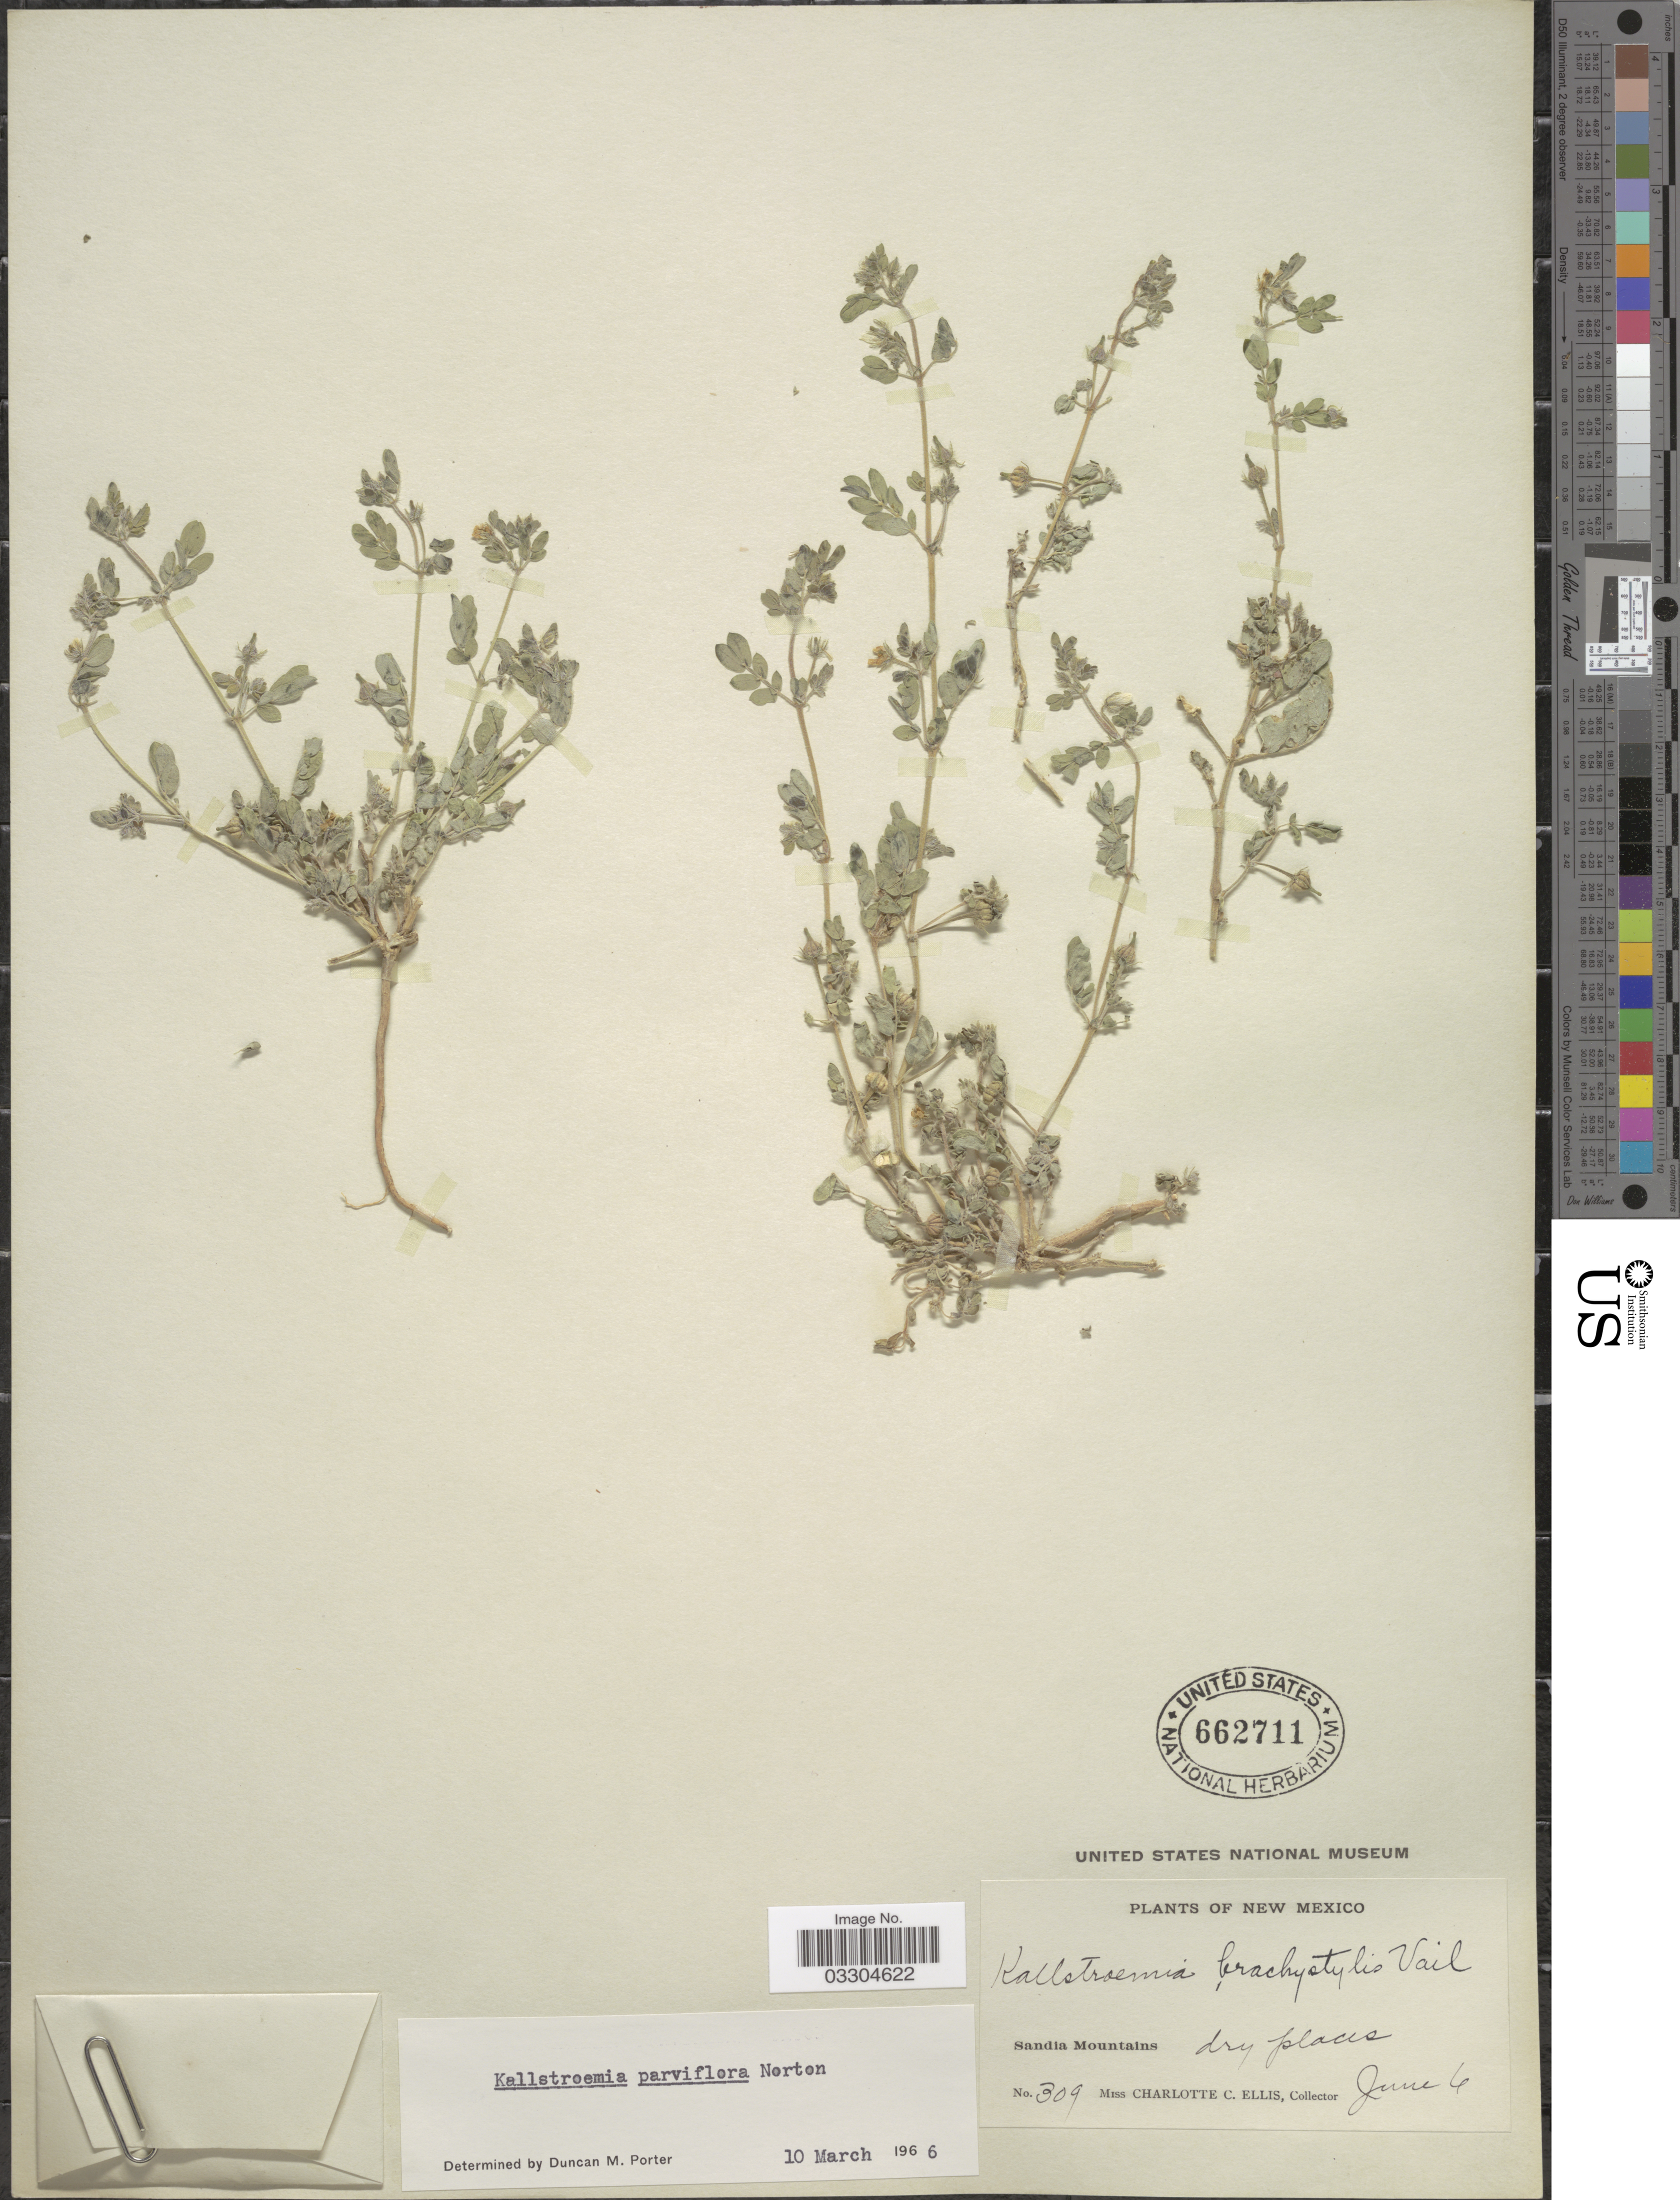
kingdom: Plantae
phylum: Tracheophyta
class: Magnoliopsida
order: Zygophyllales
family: Zygophyllaceae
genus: Kallstroemia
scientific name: Kallstroemia parviflora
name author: Norton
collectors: C. C. Ellis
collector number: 309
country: United States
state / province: New Mexico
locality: Sandia Mountains.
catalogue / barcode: US 662711